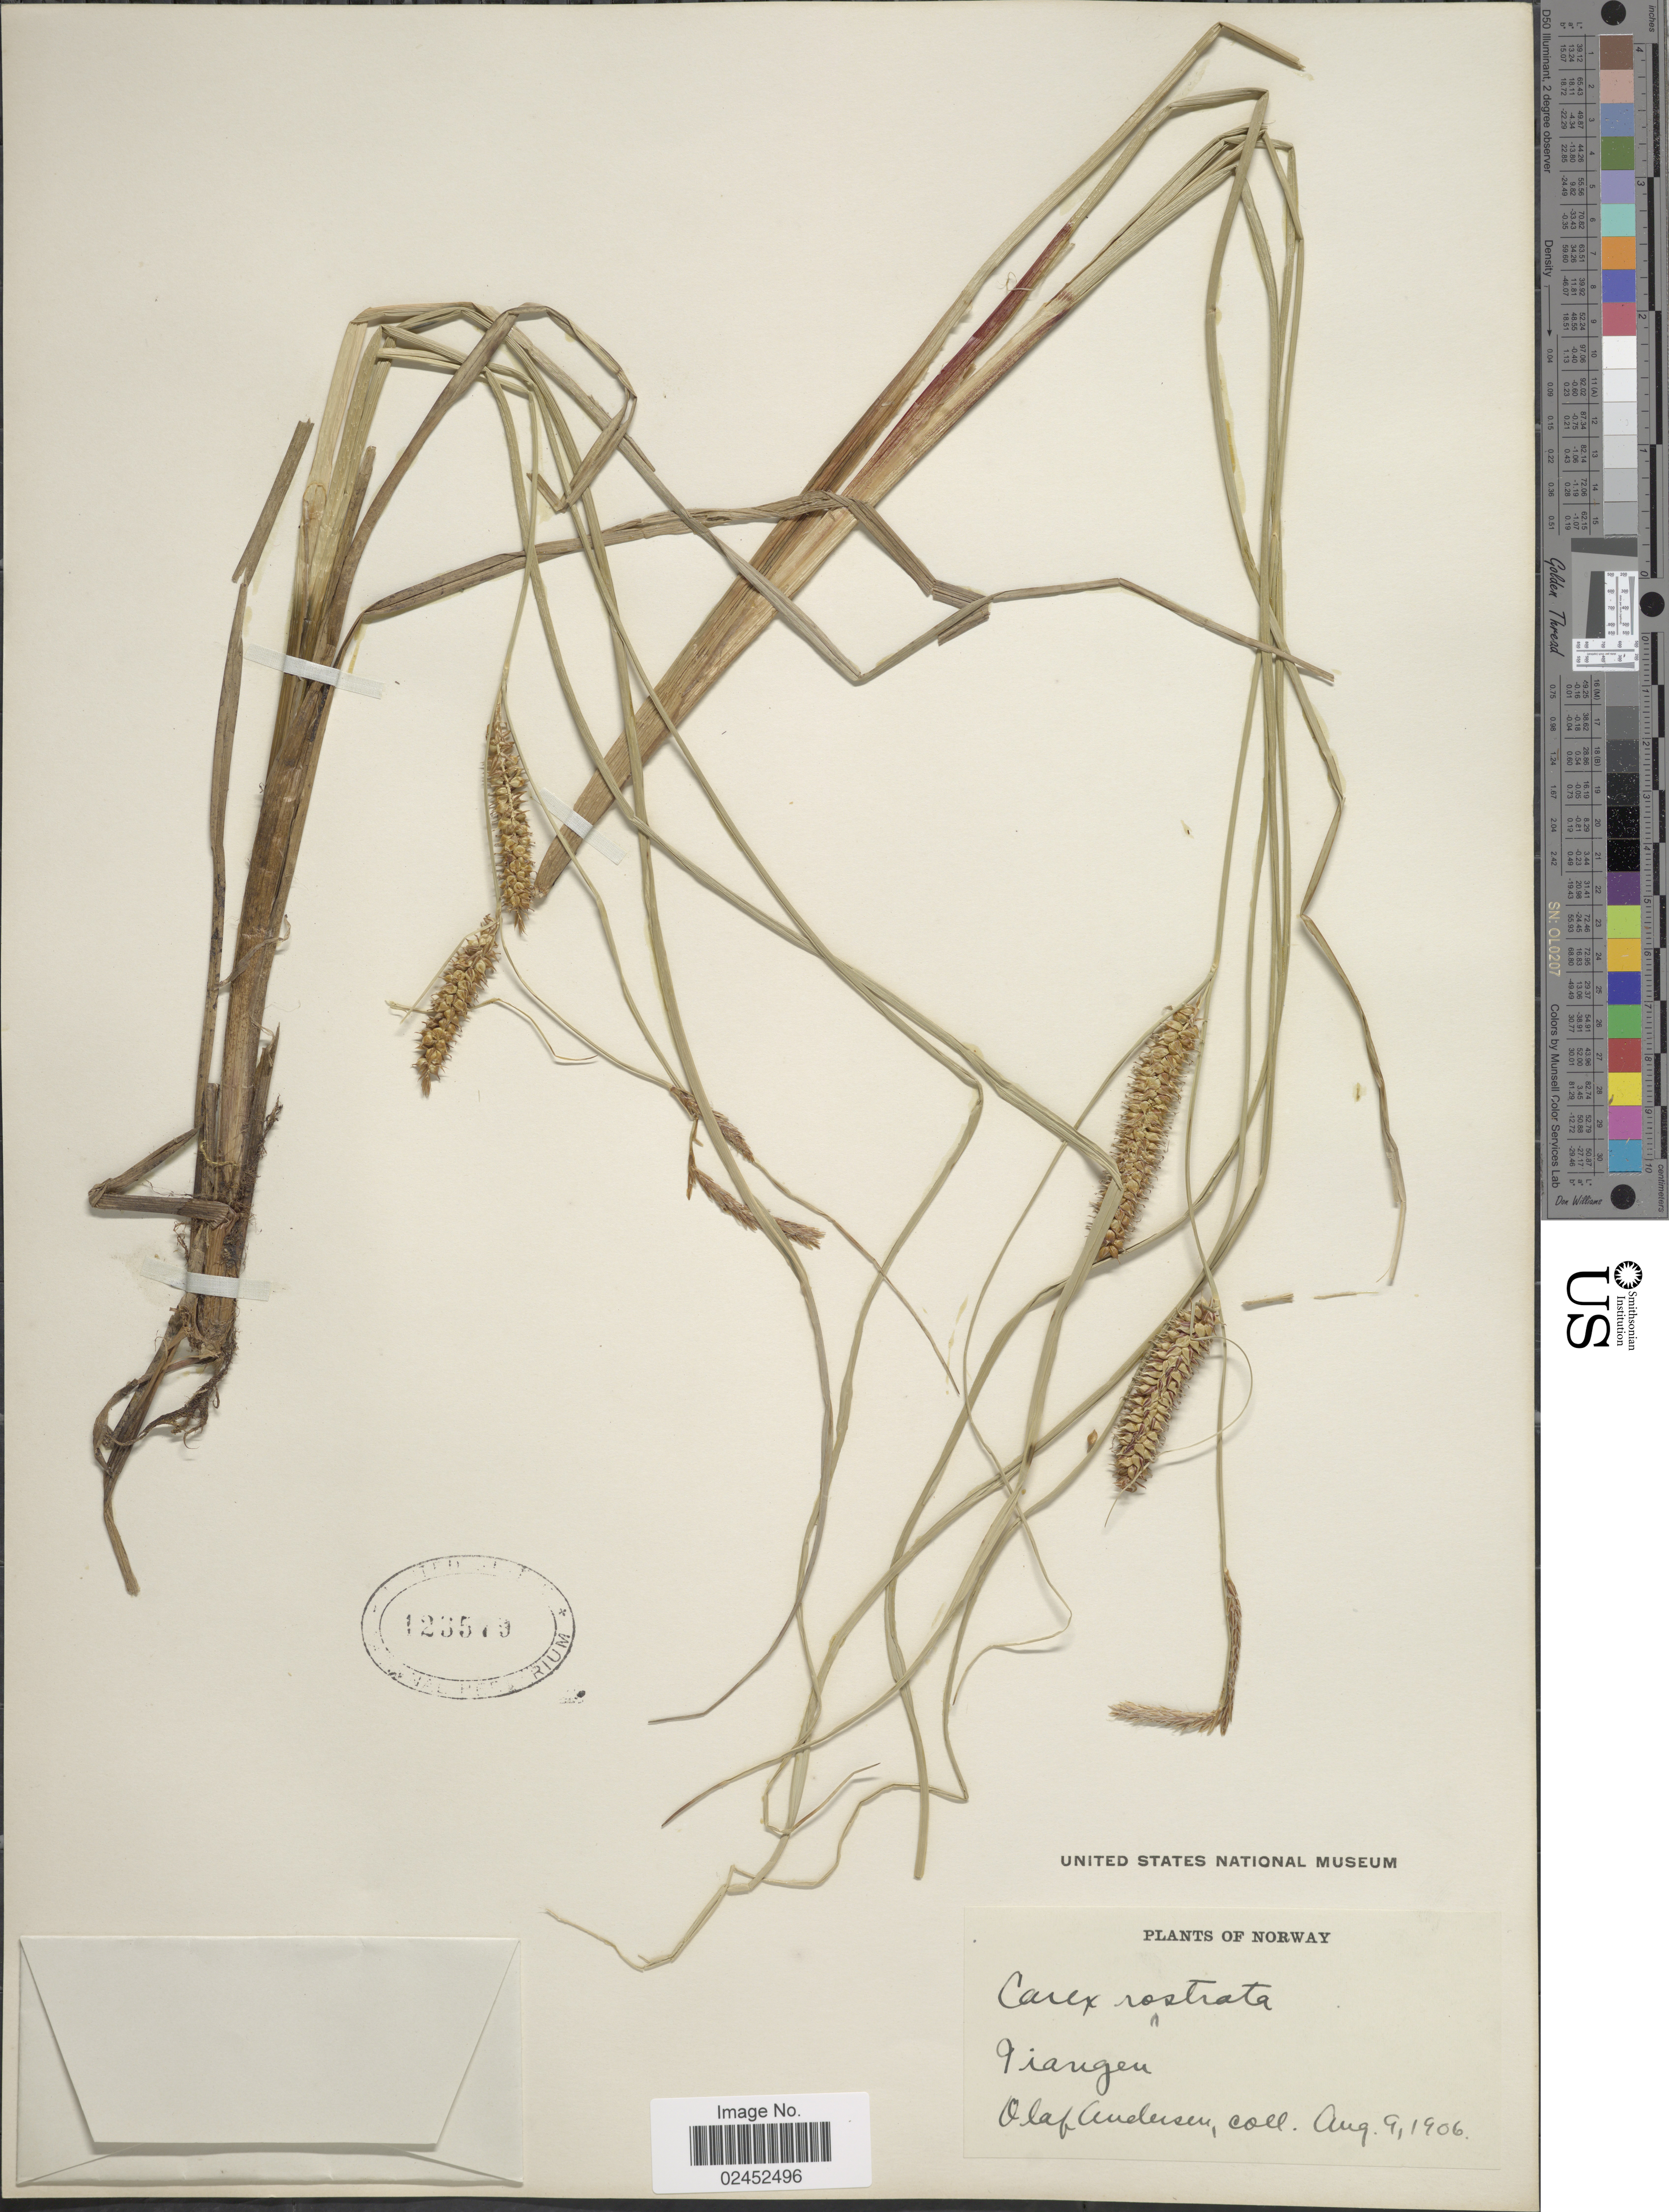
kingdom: Plantae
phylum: Tracheophyta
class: Liliopsida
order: Poales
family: Cyperaceae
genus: Carex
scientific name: Carex rostrata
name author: Stokes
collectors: O. Andersen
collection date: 1906-08-09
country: Norway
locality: Giangen [interpreted], Norway.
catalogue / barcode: US 123579